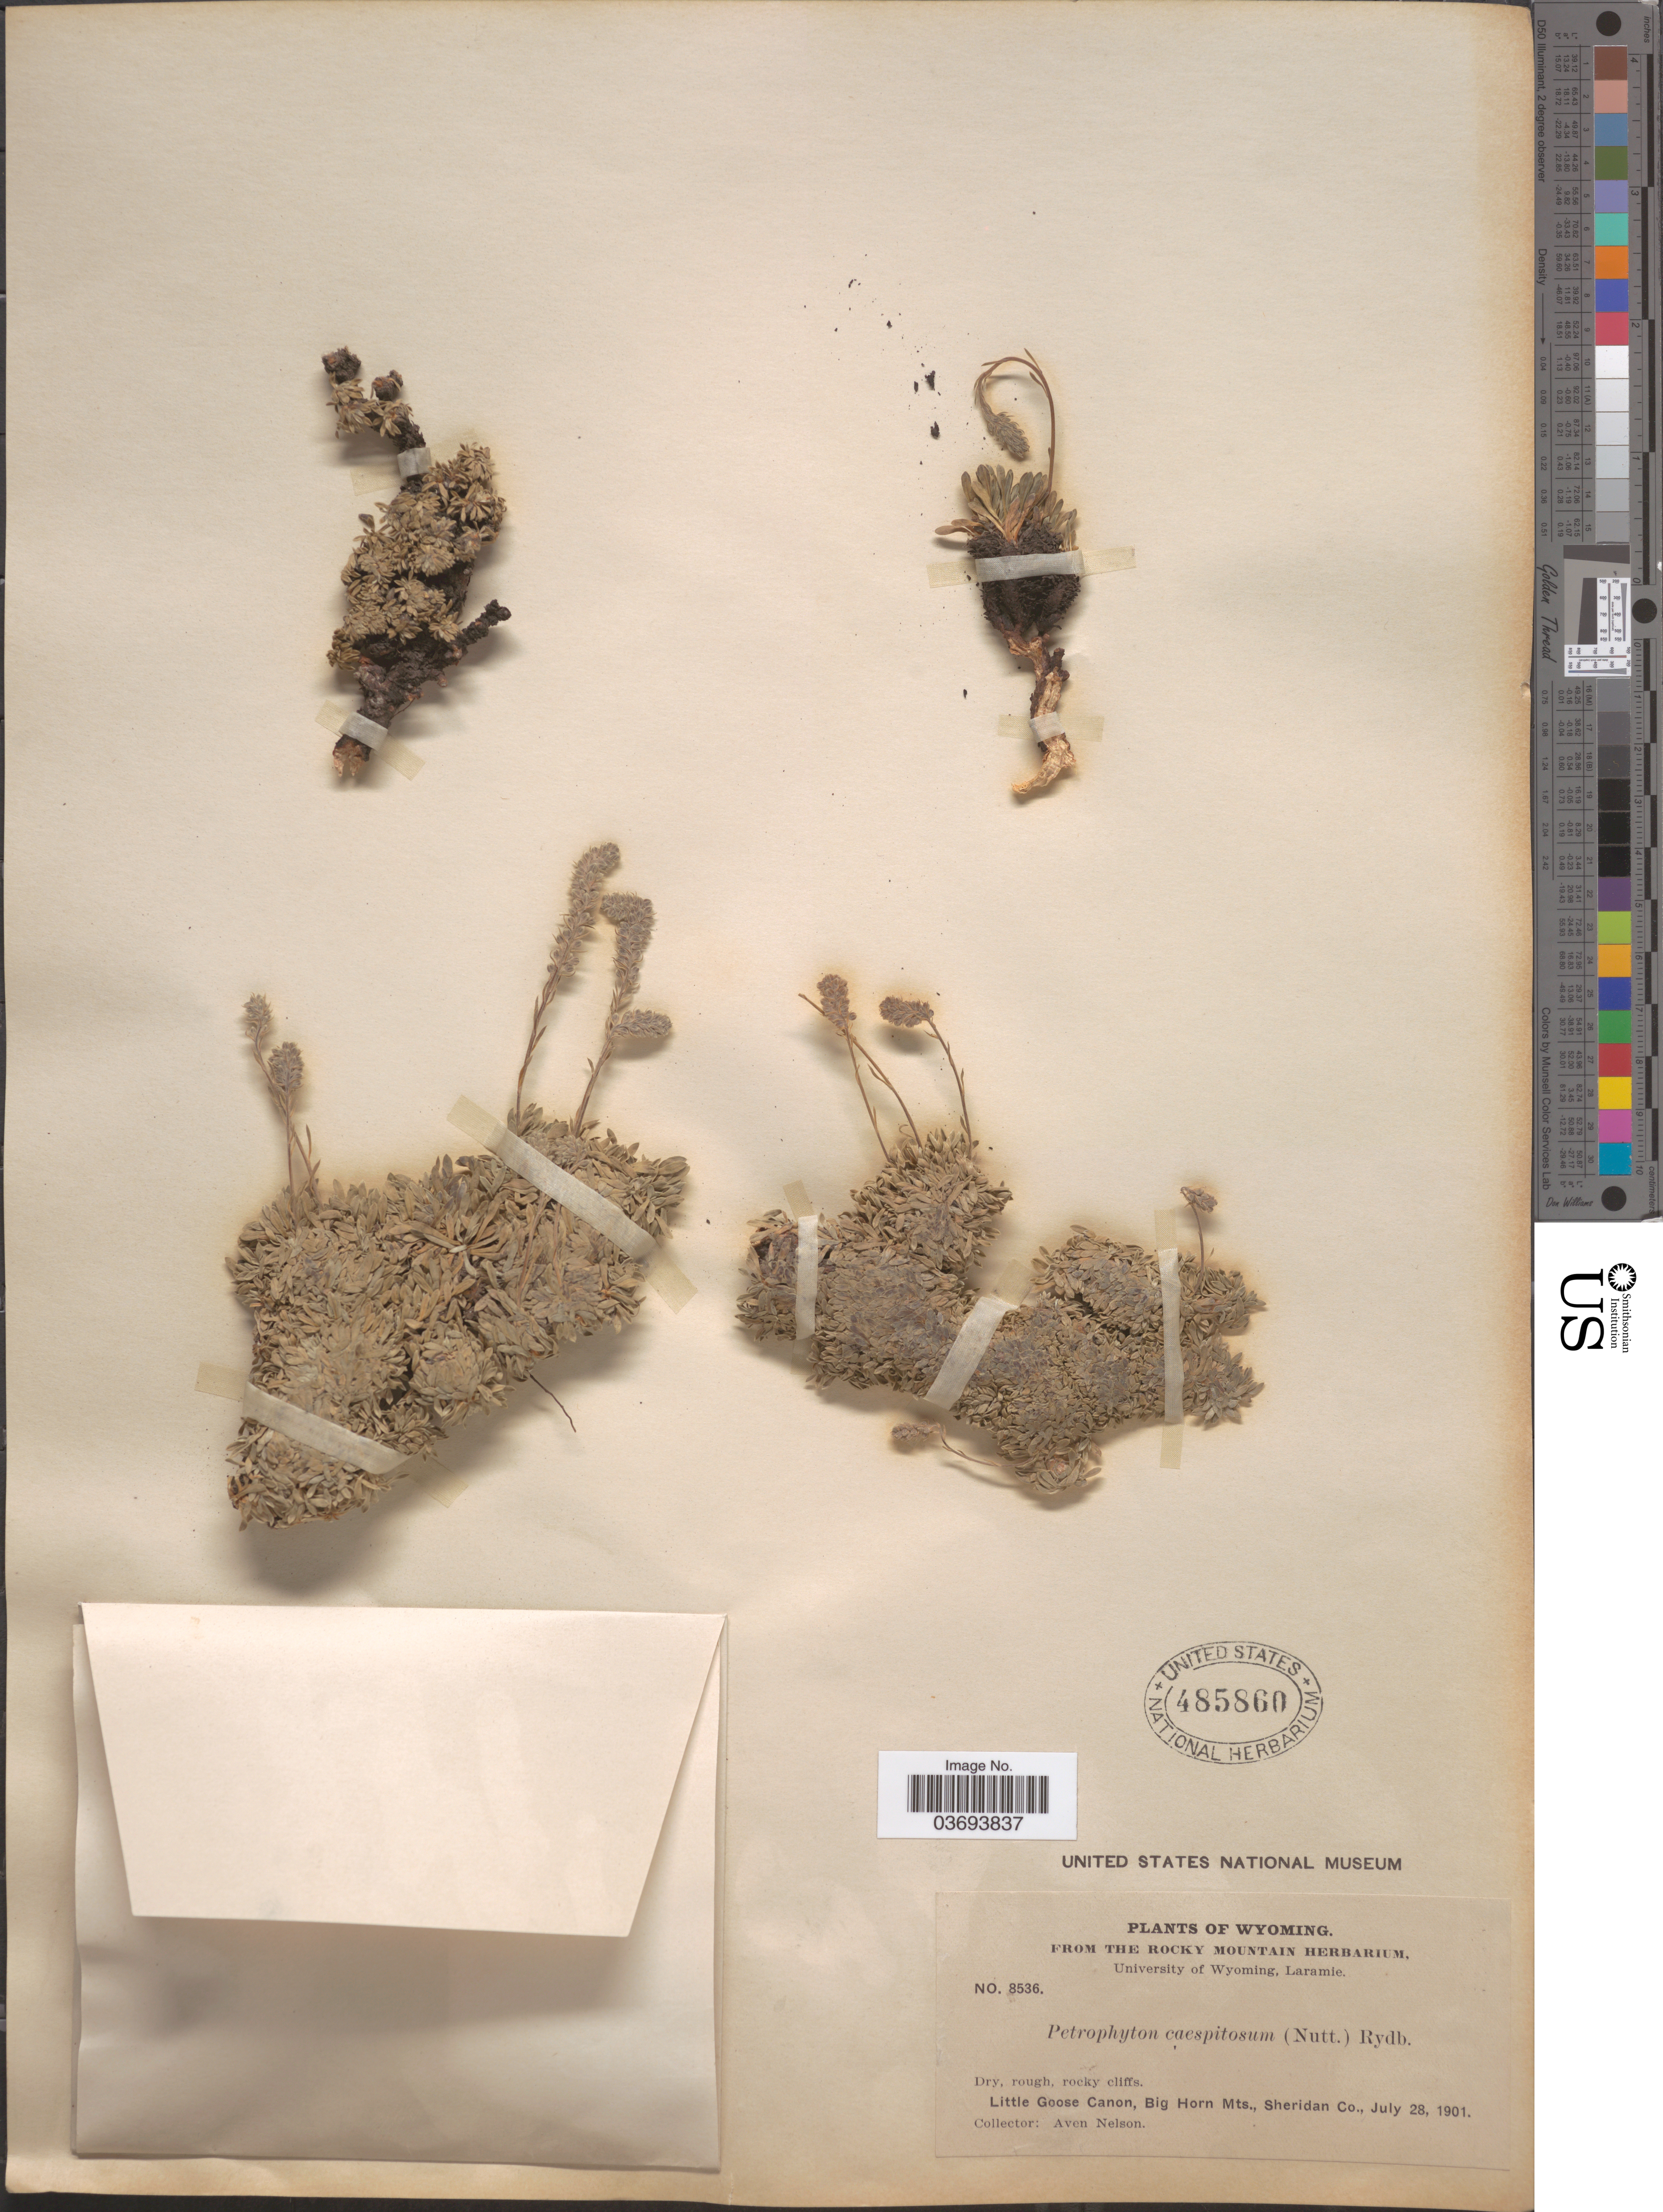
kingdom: Plantae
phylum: Tracheophyta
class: Magnoliopsida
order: Rosales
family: Rosaceae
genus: Petrophytum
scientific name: Petrophytum caespitosum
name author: (Nutt.) Rydb.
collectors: A. Nelson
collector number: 8536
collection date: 1901-07-28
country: United States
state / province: Wyoming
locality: Little Goose Canon, Big Horn Mts., Sheridan Co.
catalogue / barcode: US 485860